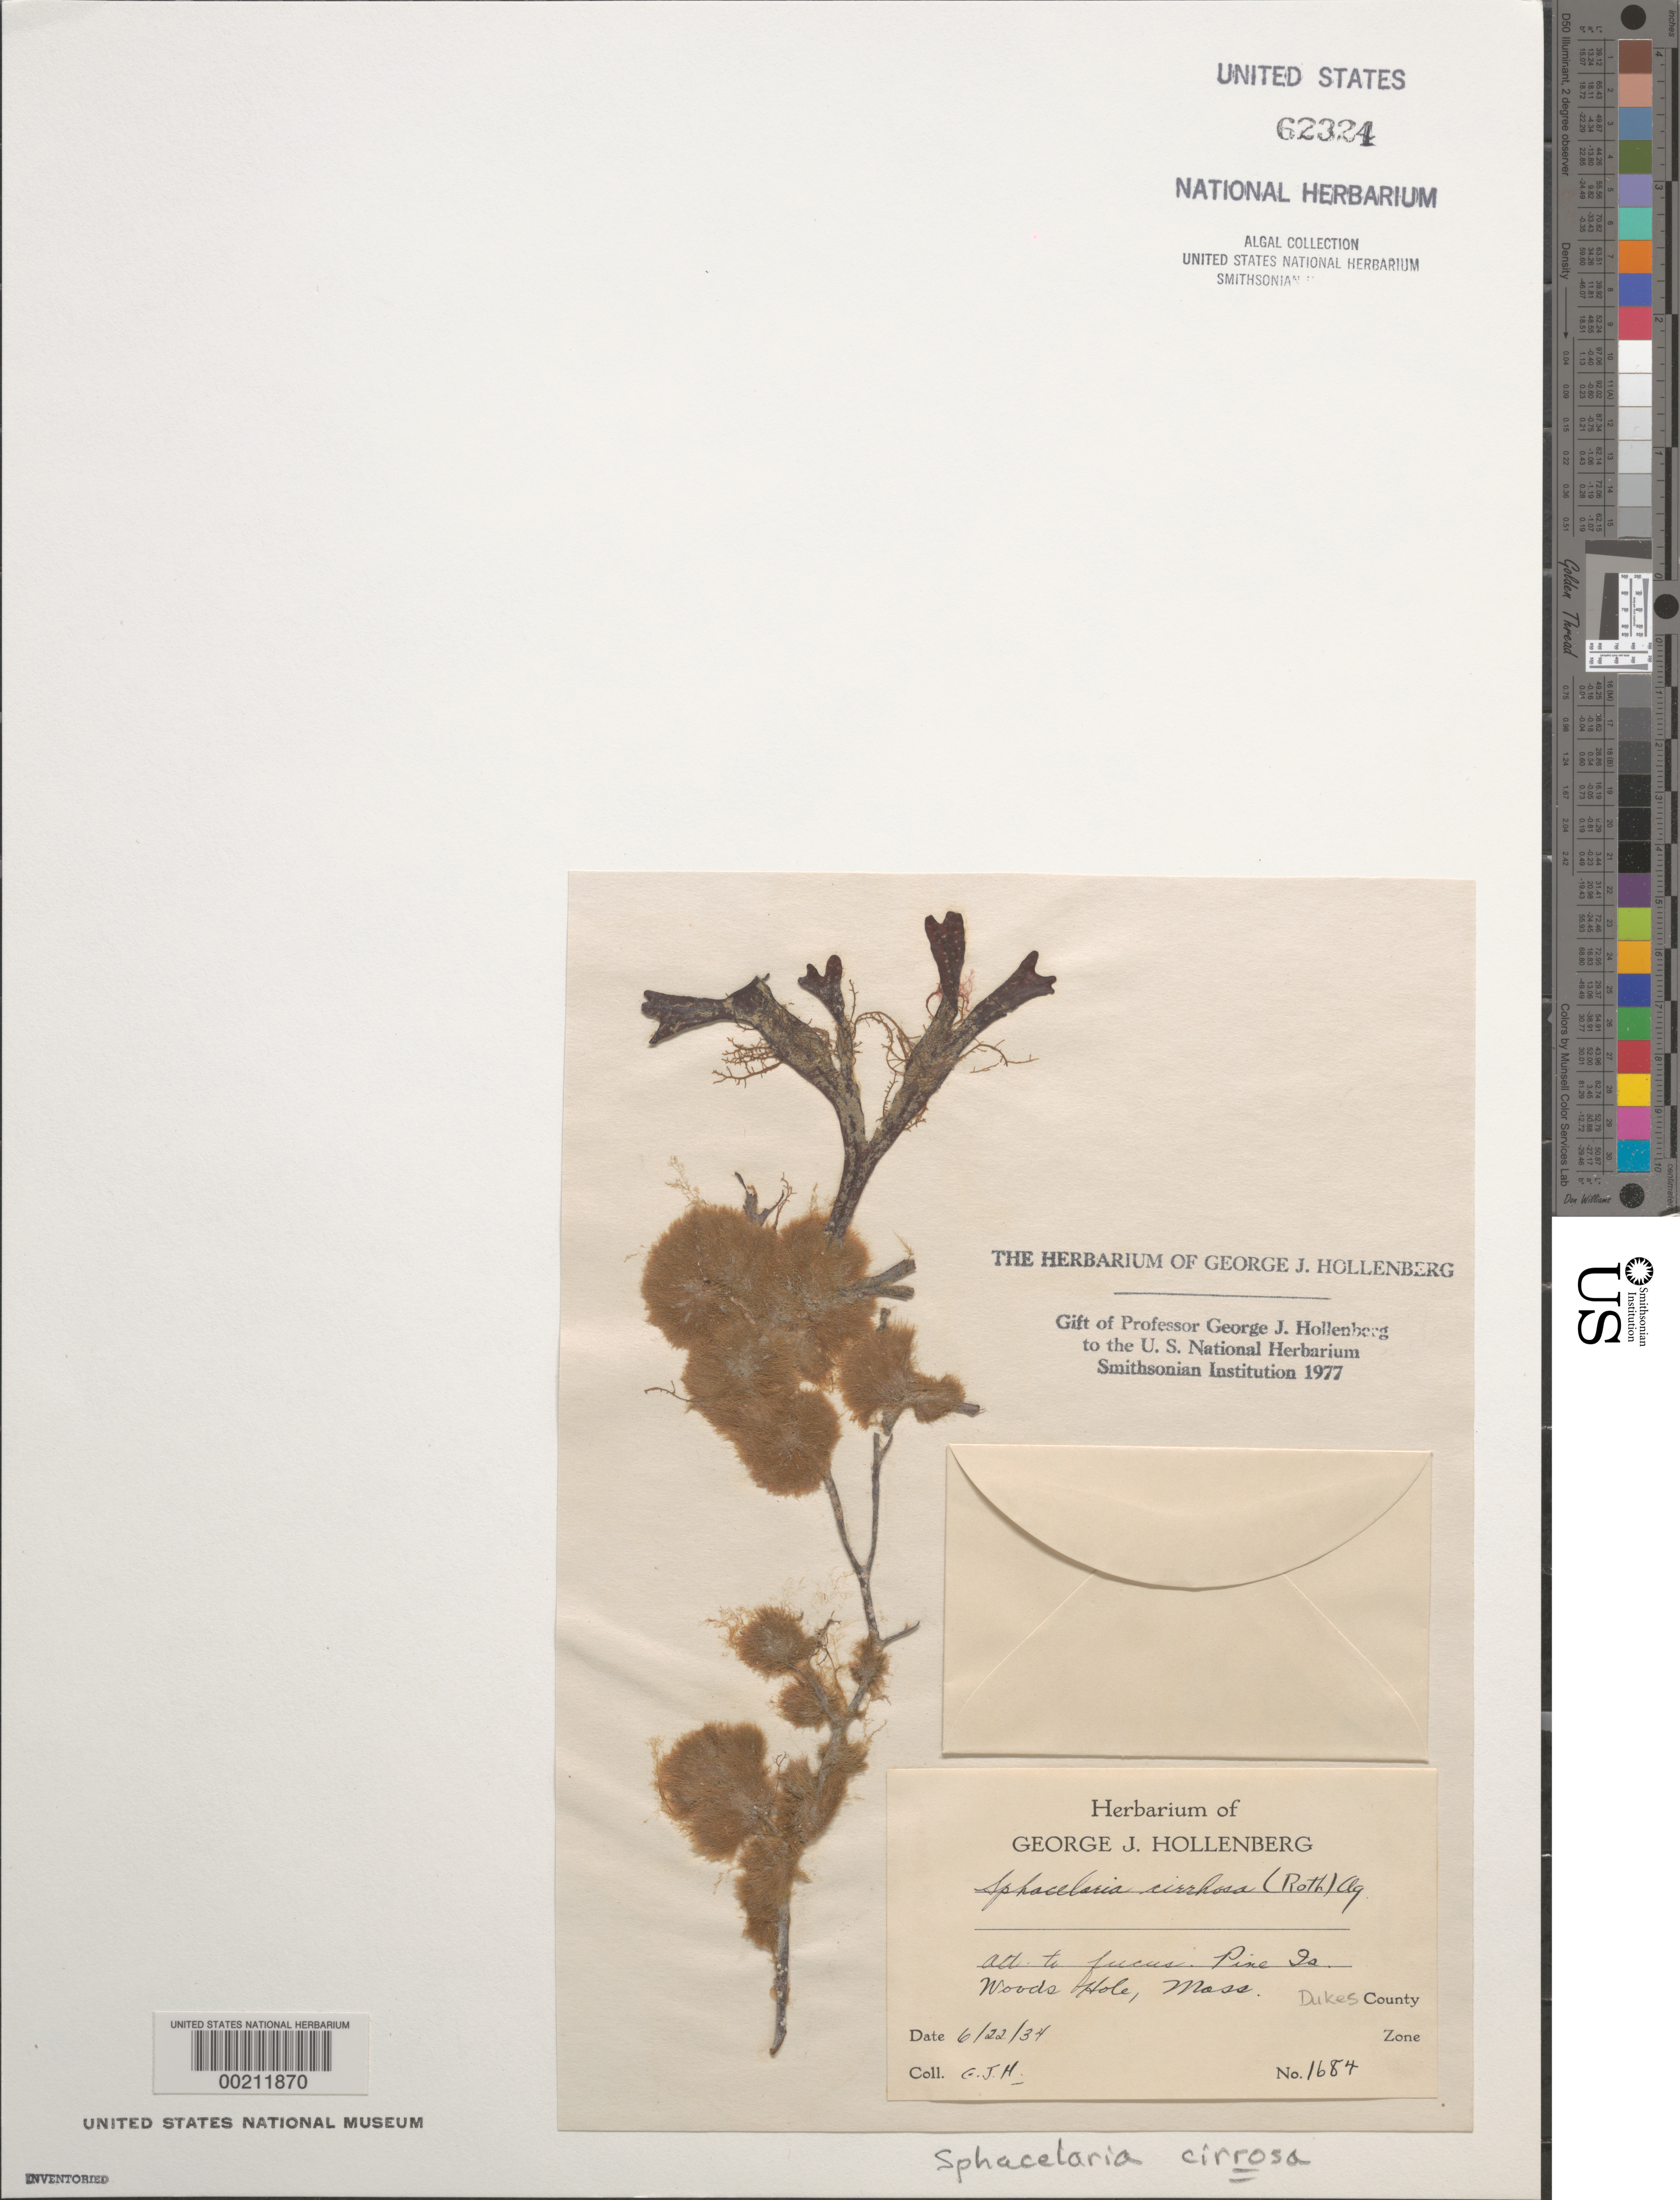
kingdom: Chromista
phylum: Ochrophyta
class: Phaeophyceae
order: Sphacelariales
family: Sphacelariaceae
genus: Sphacelaria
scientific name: Sphacelaria cirrosa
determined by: Hollenberg, George J.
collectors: G. Hollenberg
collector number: GJH 1684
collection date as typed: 22 Jun 1934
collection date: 1934-06-22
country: United States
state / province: Massachusetts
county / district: Dukes County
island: Pine Island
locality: Near Woods Hole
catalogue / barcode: US 62324